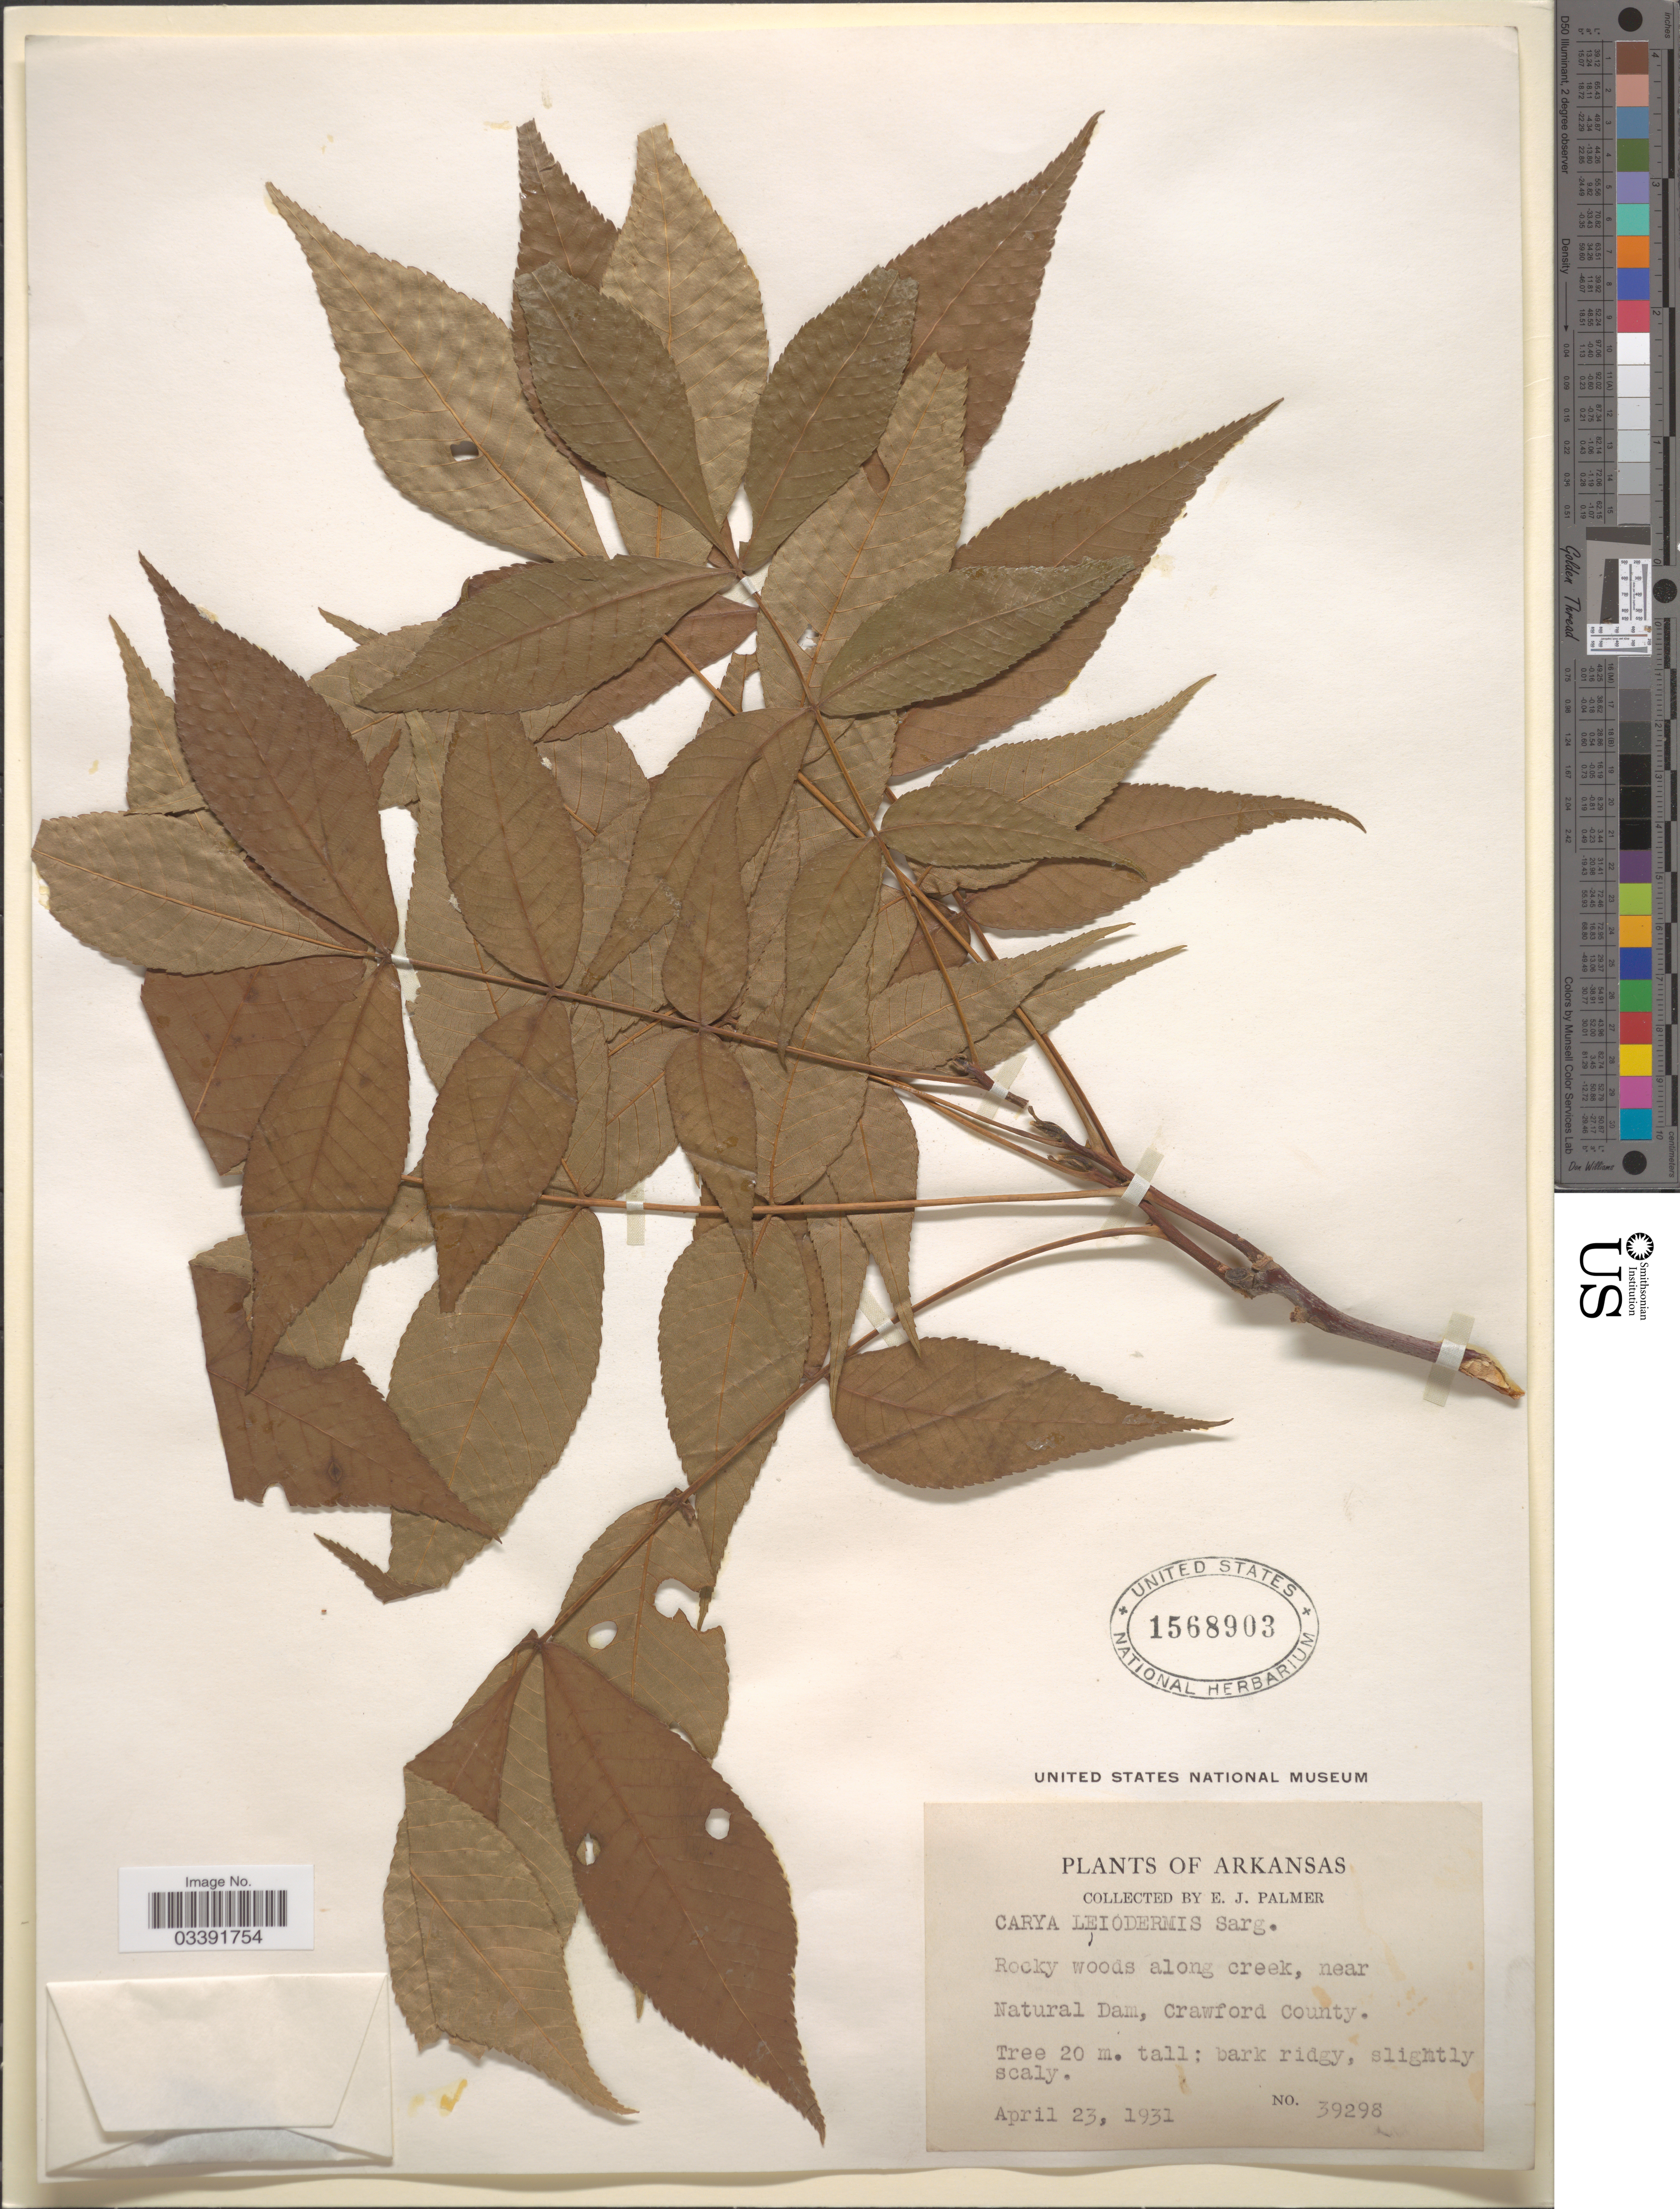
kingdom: Plantae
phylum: Tracheophyta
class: Magnoliopsida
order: Fagales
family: Juglandaceae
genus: Carya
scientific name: Carya glabra var. megacarpa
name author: (Sarg.) Sarg.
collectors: J. E. Palmér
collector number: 39298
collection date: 1931-04-23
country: United States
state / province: Arkansas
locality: Near Natural Dam, Crawford County.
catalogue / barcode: US 1568903